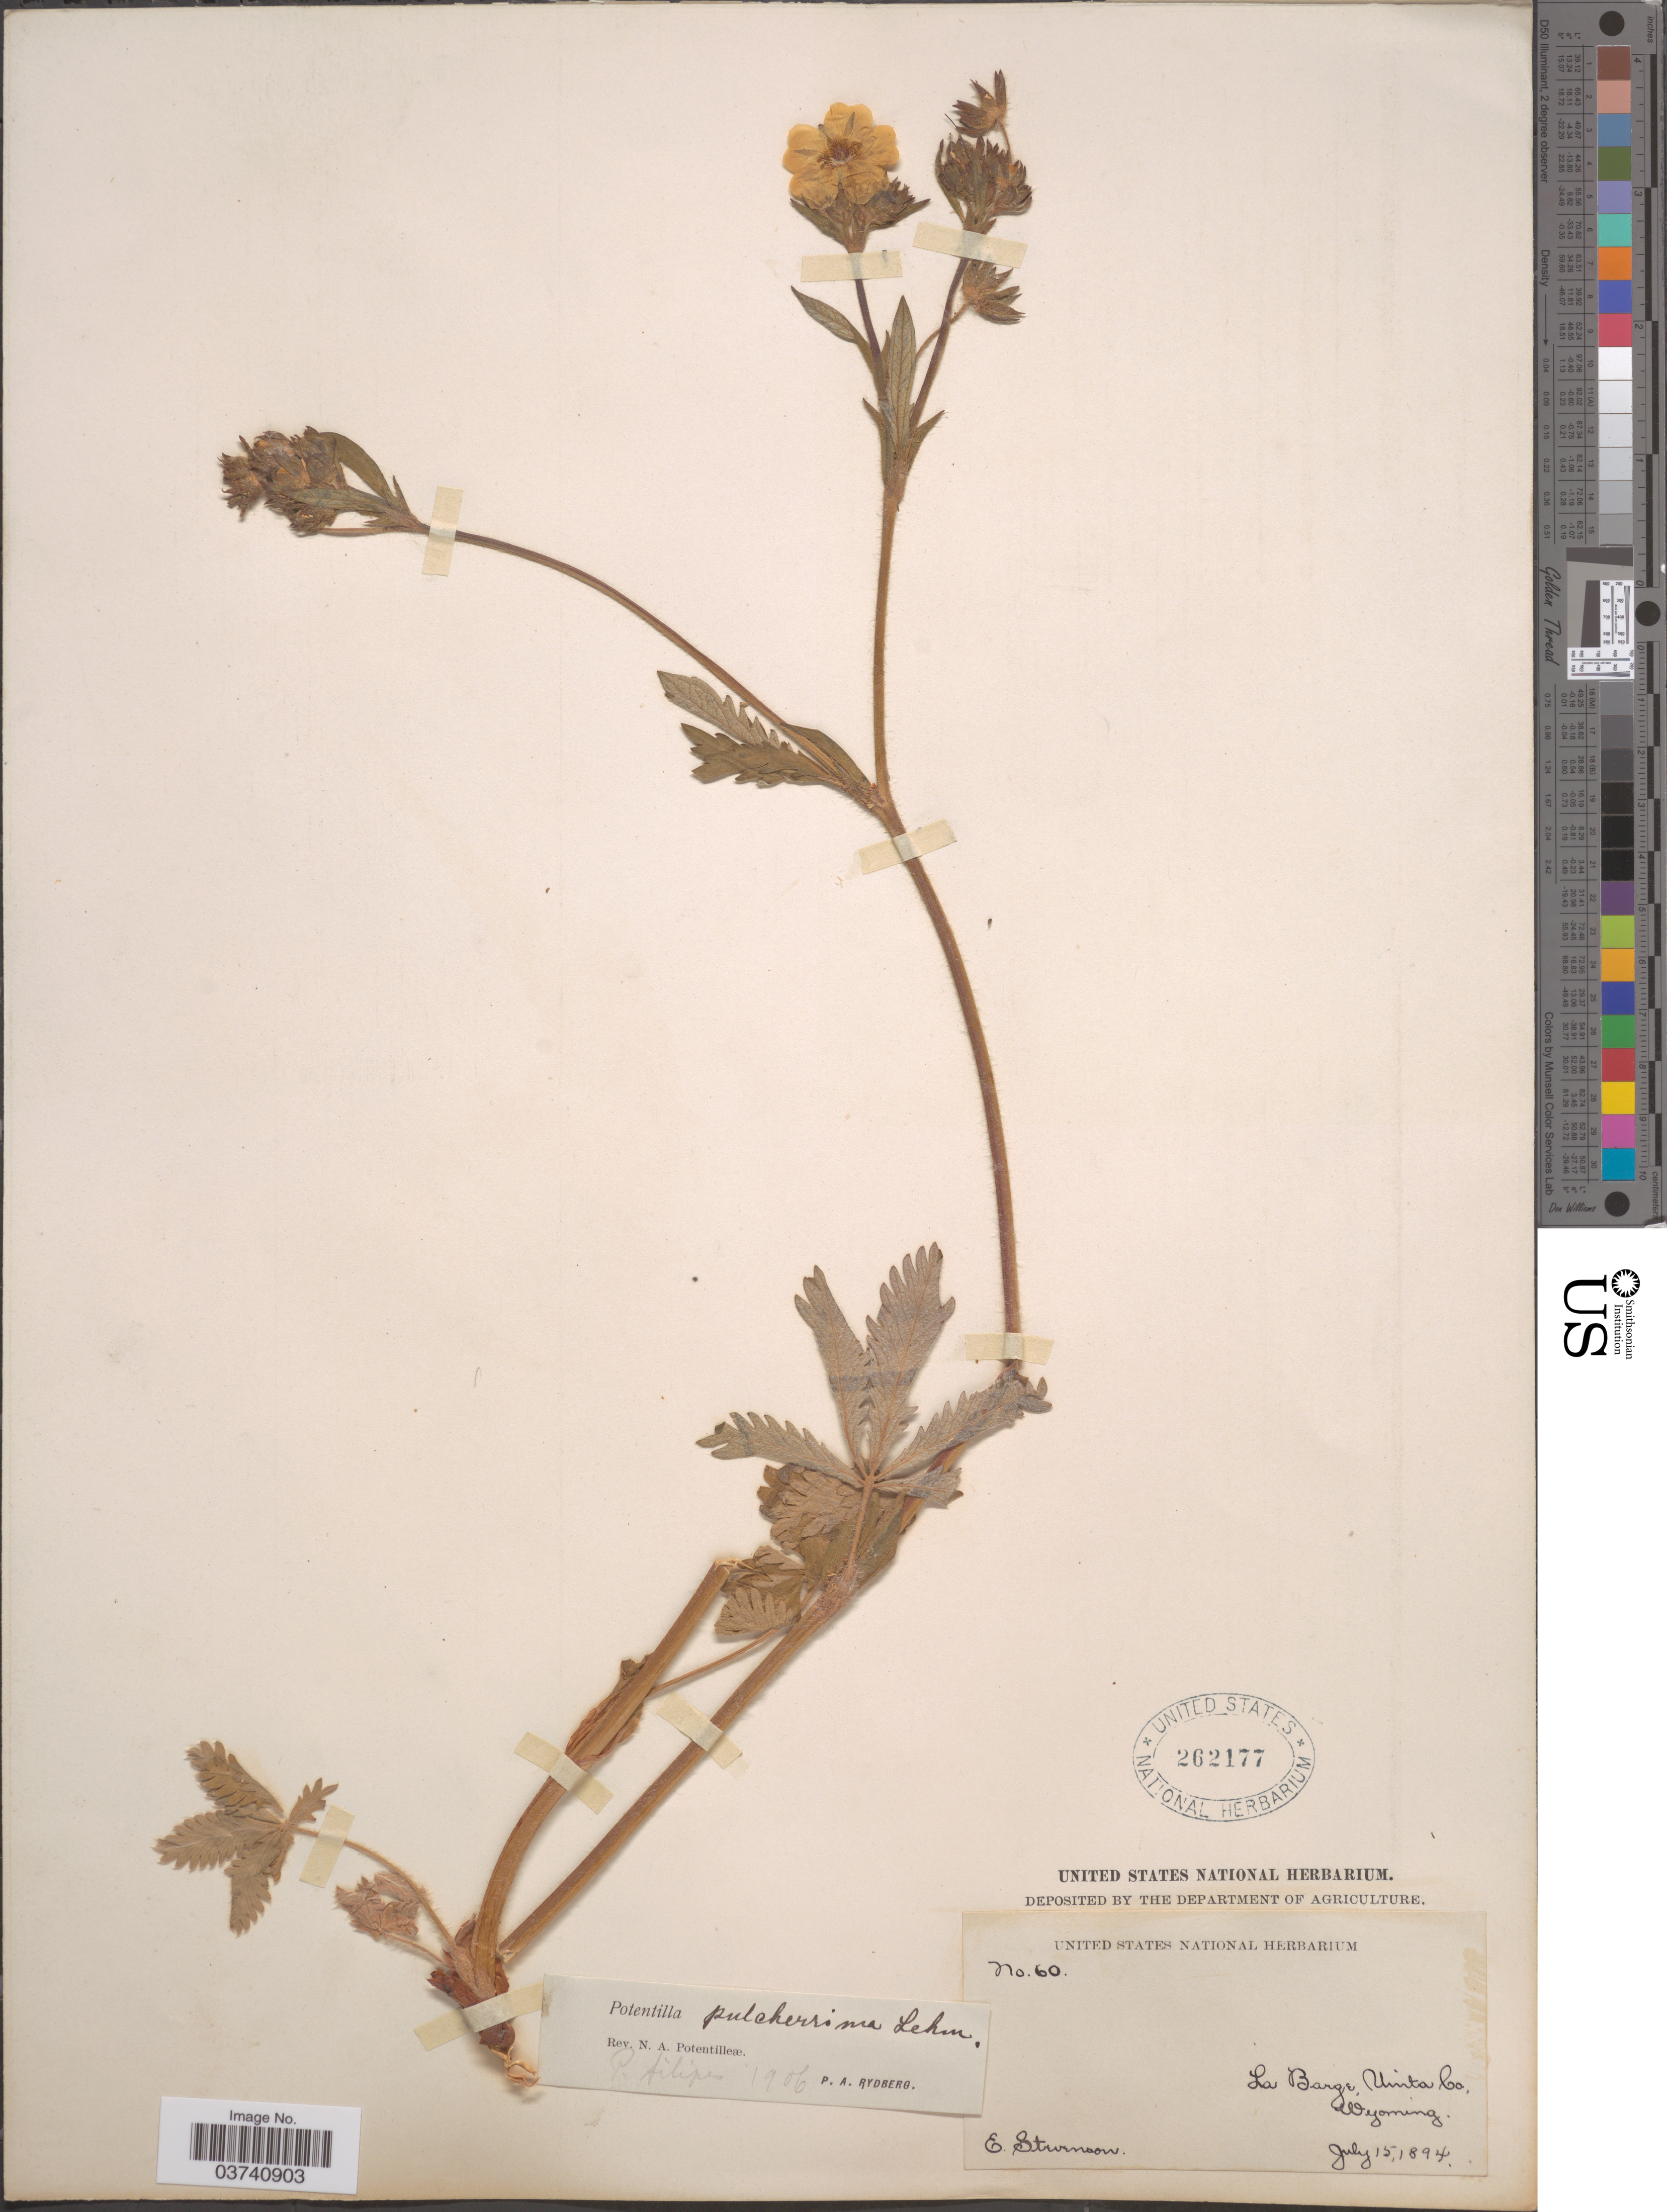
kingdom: Plantae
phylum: Tracheophyta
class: Magnoliopsida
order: Rosales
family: Rosaceae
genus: Potentilla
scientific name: Potentilla pulcherrima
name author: Lehm.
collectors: E. Stevenson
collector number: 60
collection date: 1894-07-15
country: United States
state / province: Wyoming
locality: La Barge, Uinta Co.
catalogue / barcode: US 262177